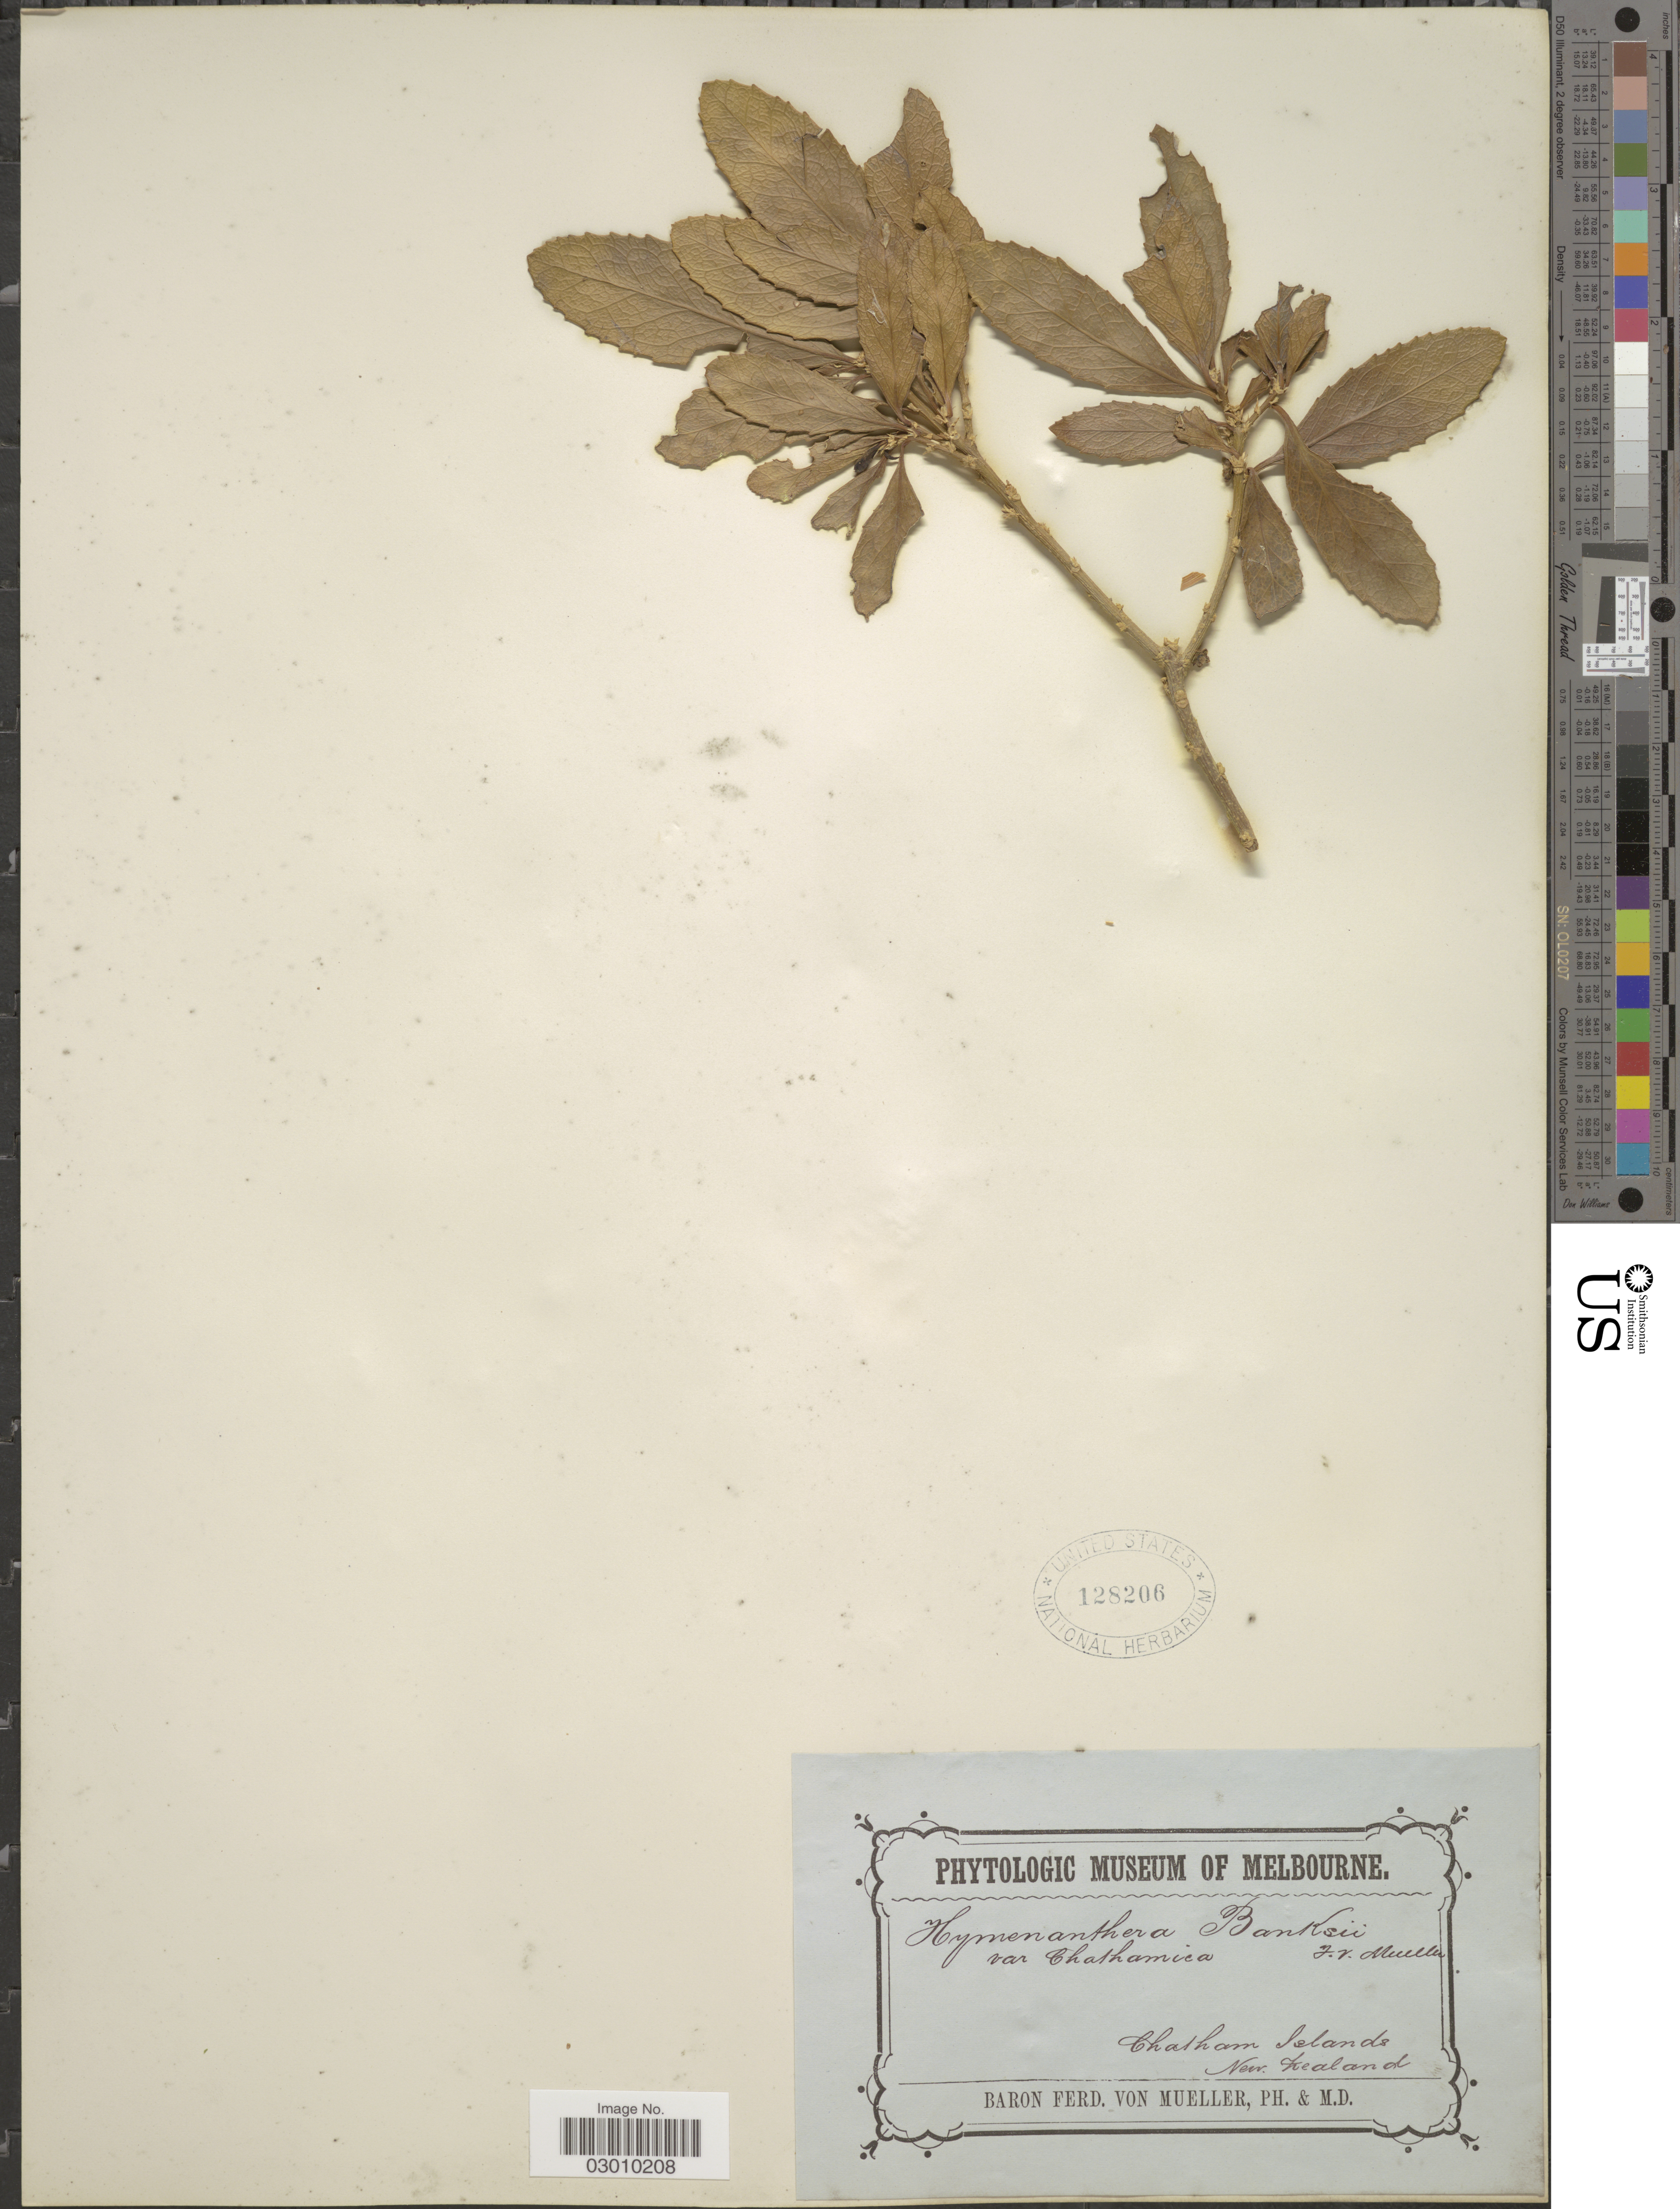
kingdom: Plantae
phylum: Tracheophyta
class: Magnoliopsida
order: Malpighiales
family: Violaceae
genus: Melicytus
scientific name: Melicytus chathamicus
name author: (F. Muell.) Garn.-Jones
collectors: F. von Mueller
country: New Zealand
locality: Chatham Islands.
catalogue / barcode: US 128206